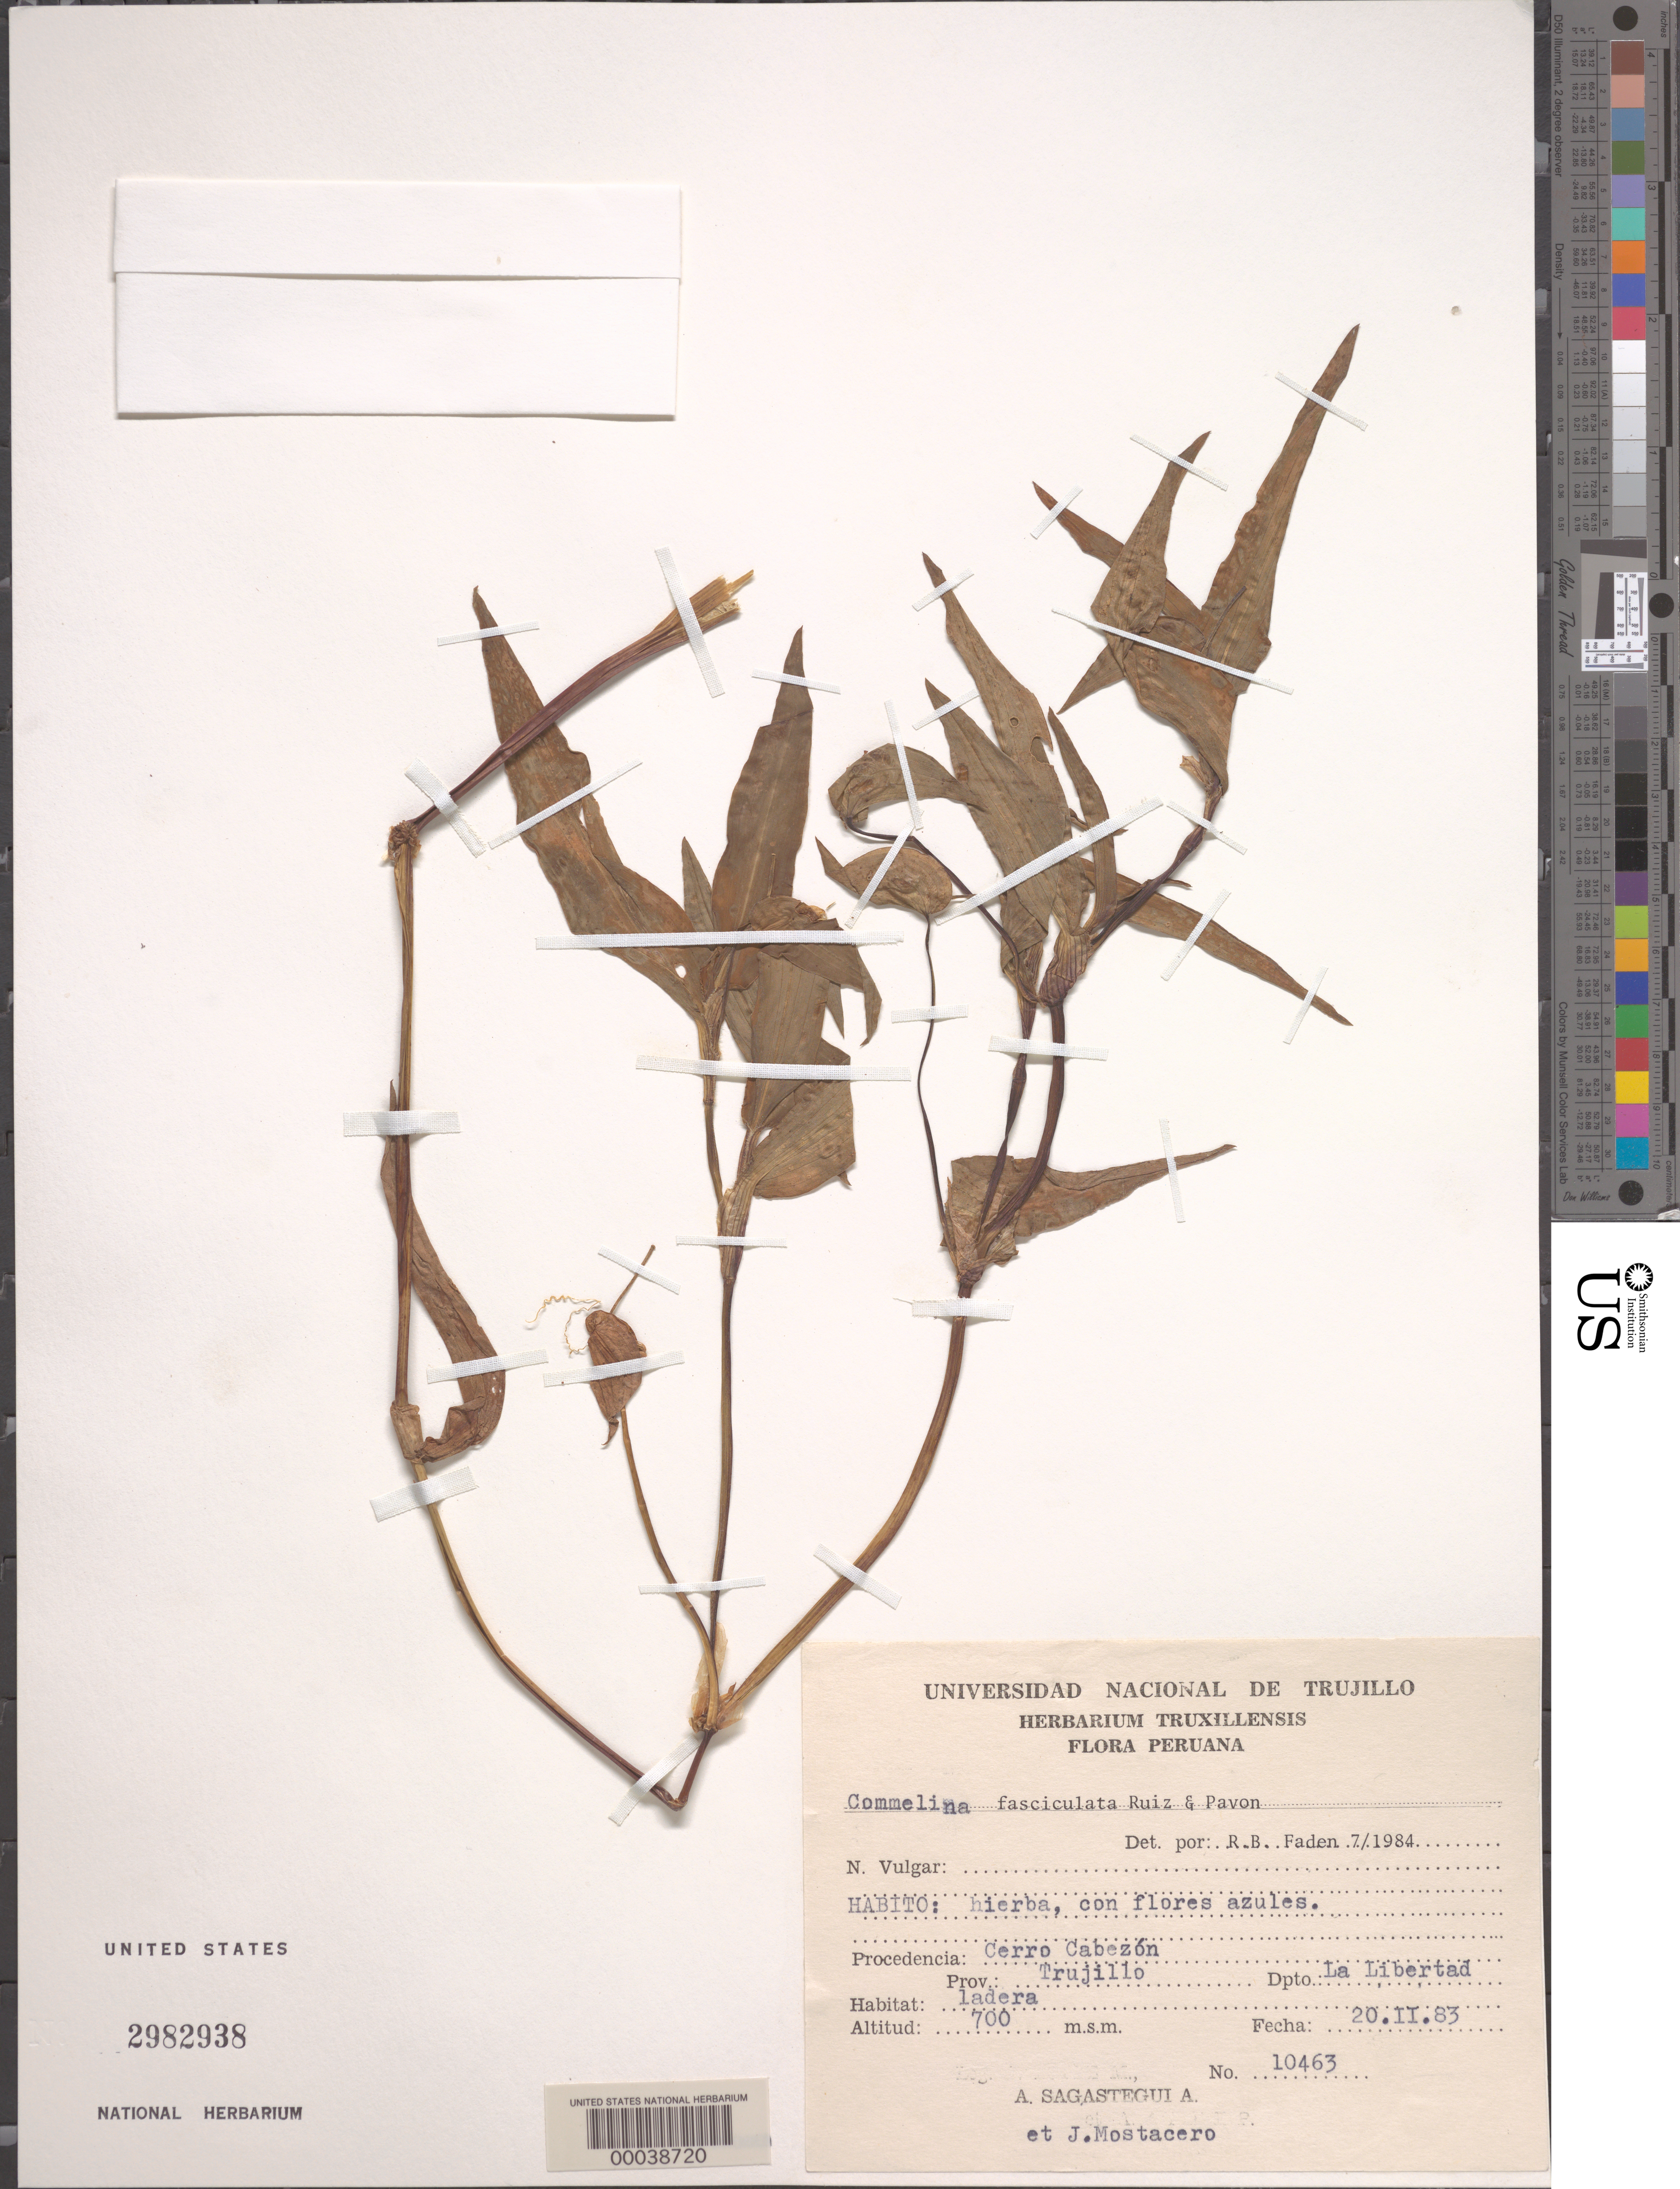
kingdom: Plantae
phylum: Tracheophyta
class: Liliopsida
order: Commelinales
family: Commelinaceae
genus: Commelina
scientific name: Commelina fasciculata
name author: Ruiz & Pav.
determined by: Faden, Robert B., (US), Smithsonian Institution - National Museum of Natural History (UNITED STATES)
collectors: A. Sagástegui A. & J. Mostacero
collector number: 10463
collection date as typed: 20 Feb 1983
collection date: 1983-02-20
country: Peru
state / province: La Libertad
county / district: Trujillo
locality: Cerro cabezon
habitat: Slope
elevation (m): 700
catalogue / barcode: US 2982938